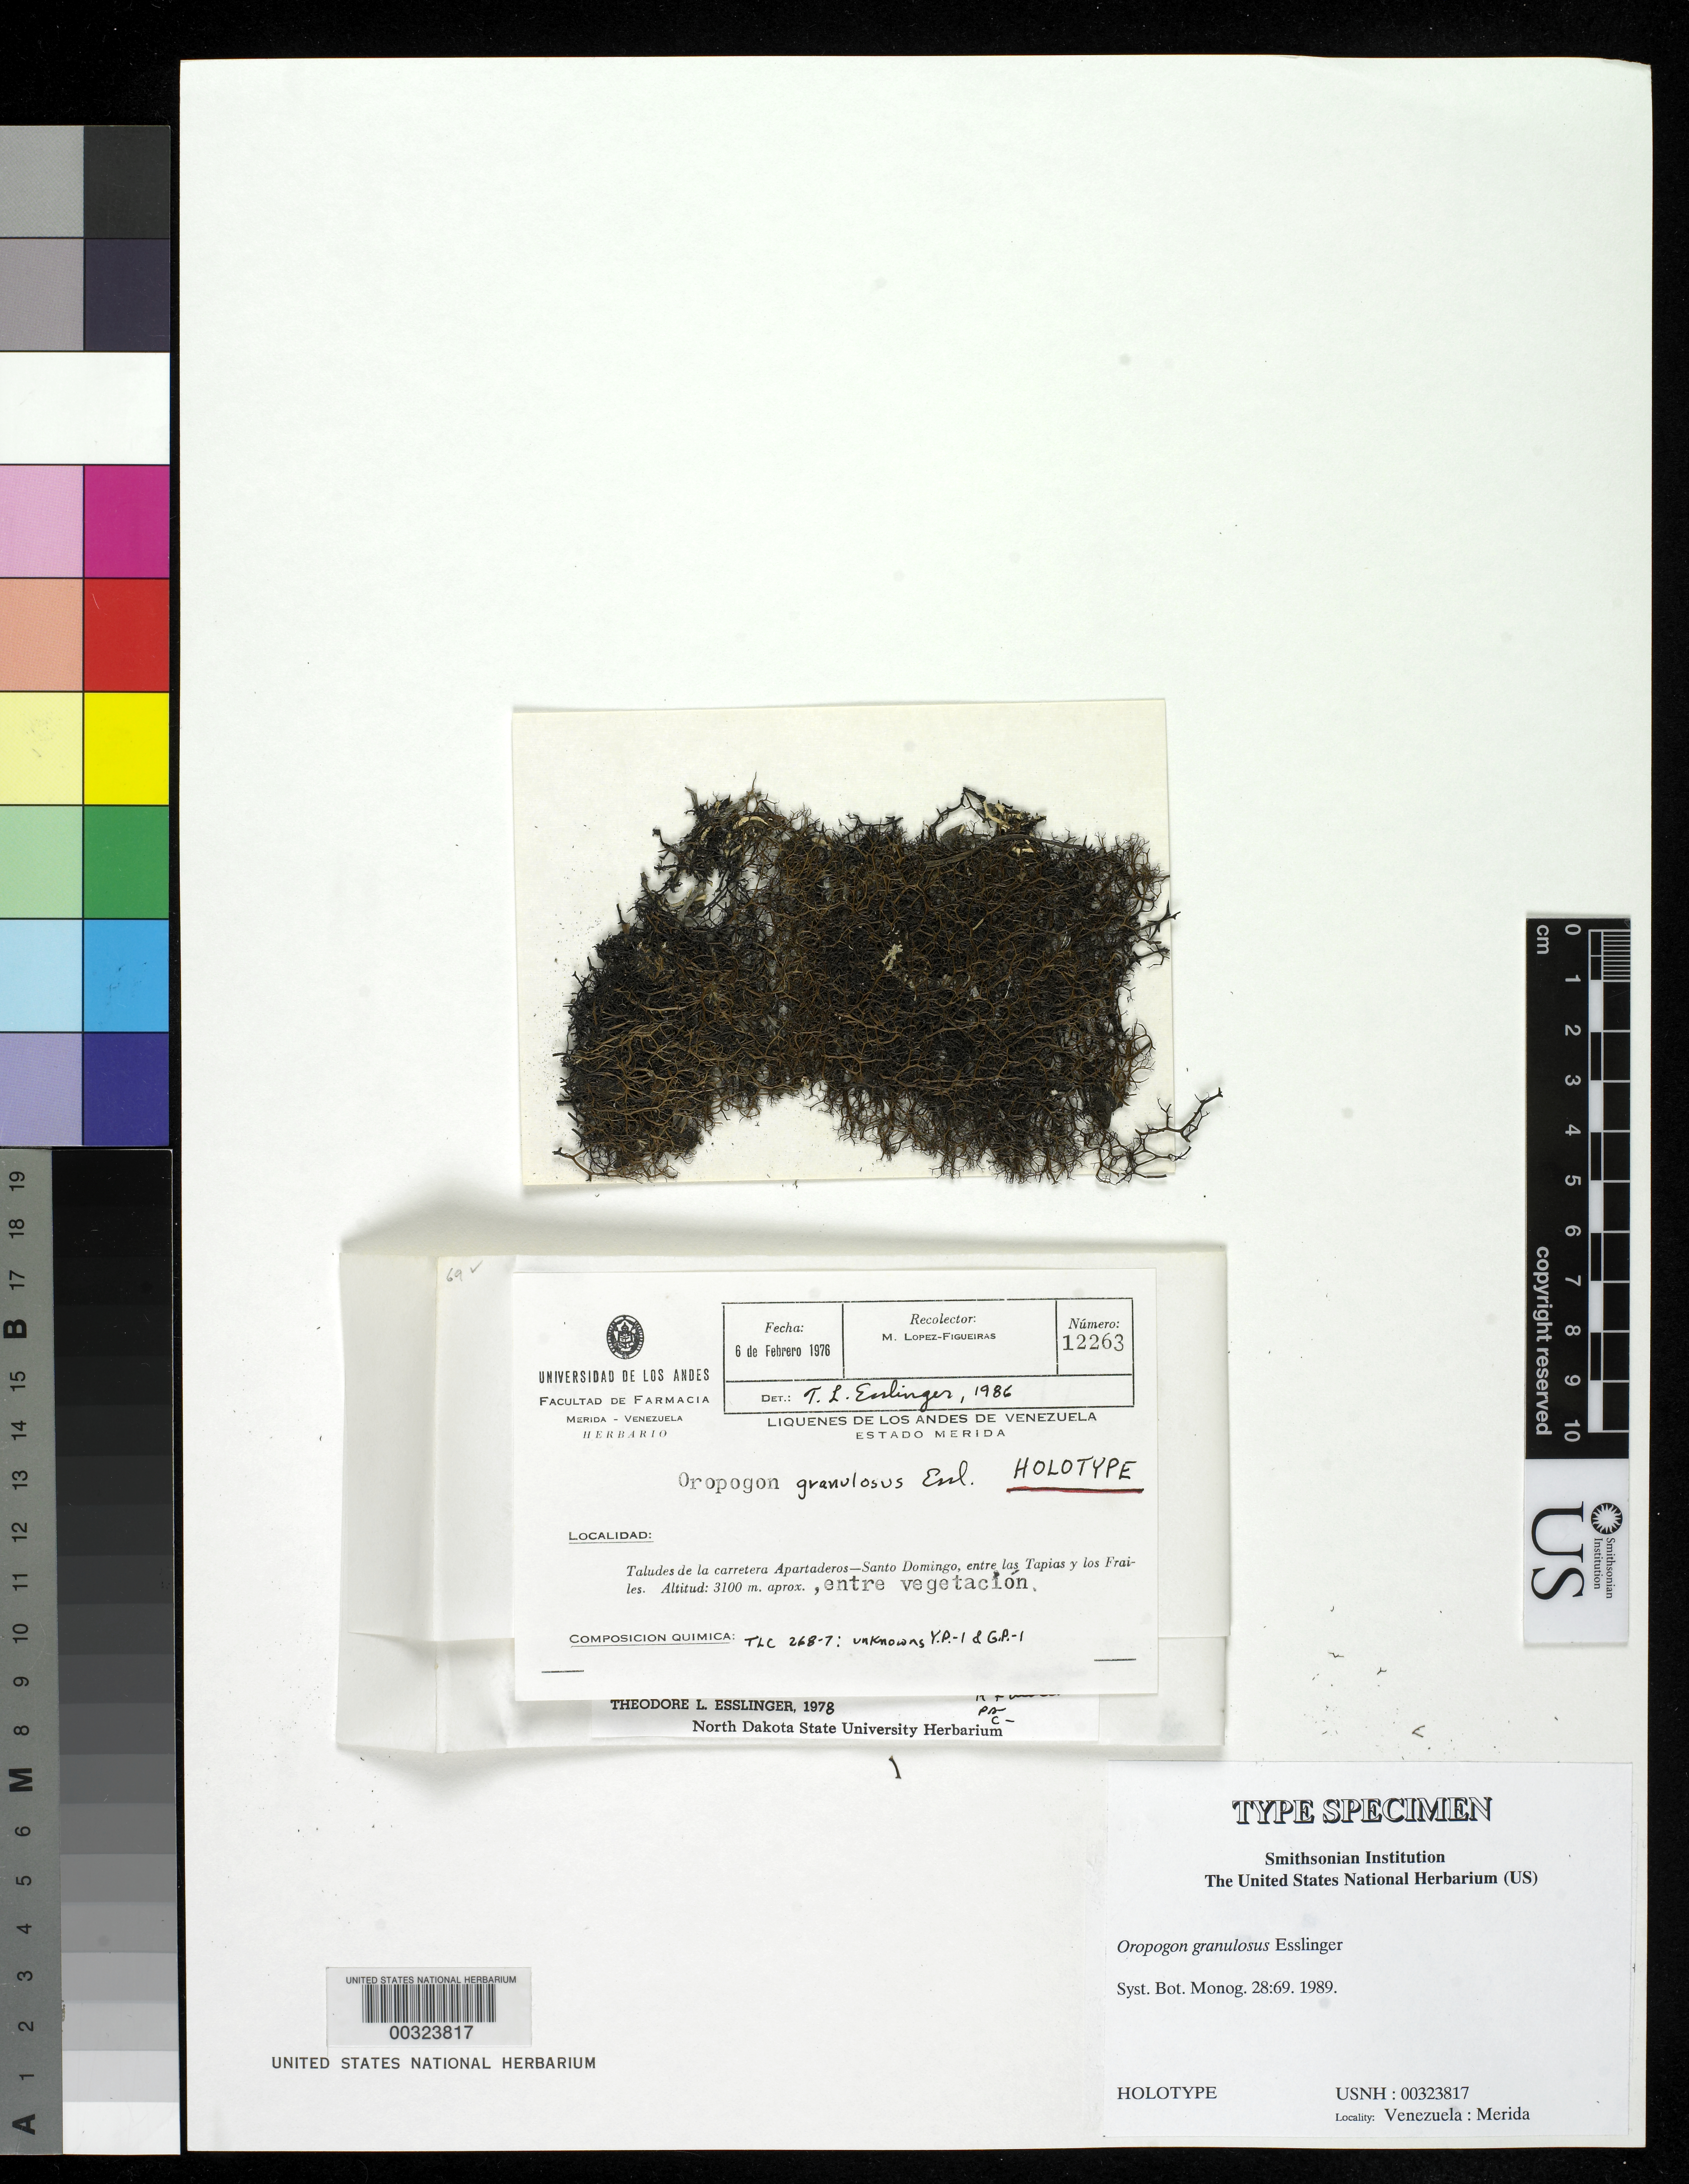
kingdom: Fungi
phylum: Ascomycota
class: Lecanoromycetes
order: Lecanorales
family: Parmeliaceae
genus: Oropogon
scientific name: Oropogon granulosus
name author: Essl.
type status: Holotype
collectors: M. López Figueiras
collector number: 12263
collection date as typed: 06 Feb 1976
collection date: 1976-02-06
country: Venezuela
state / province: Mérida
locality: Slope of Apartaderos-Santo Domingo Highway, between Las Tapias and Los Frailes, between vegetation.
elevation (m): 3100